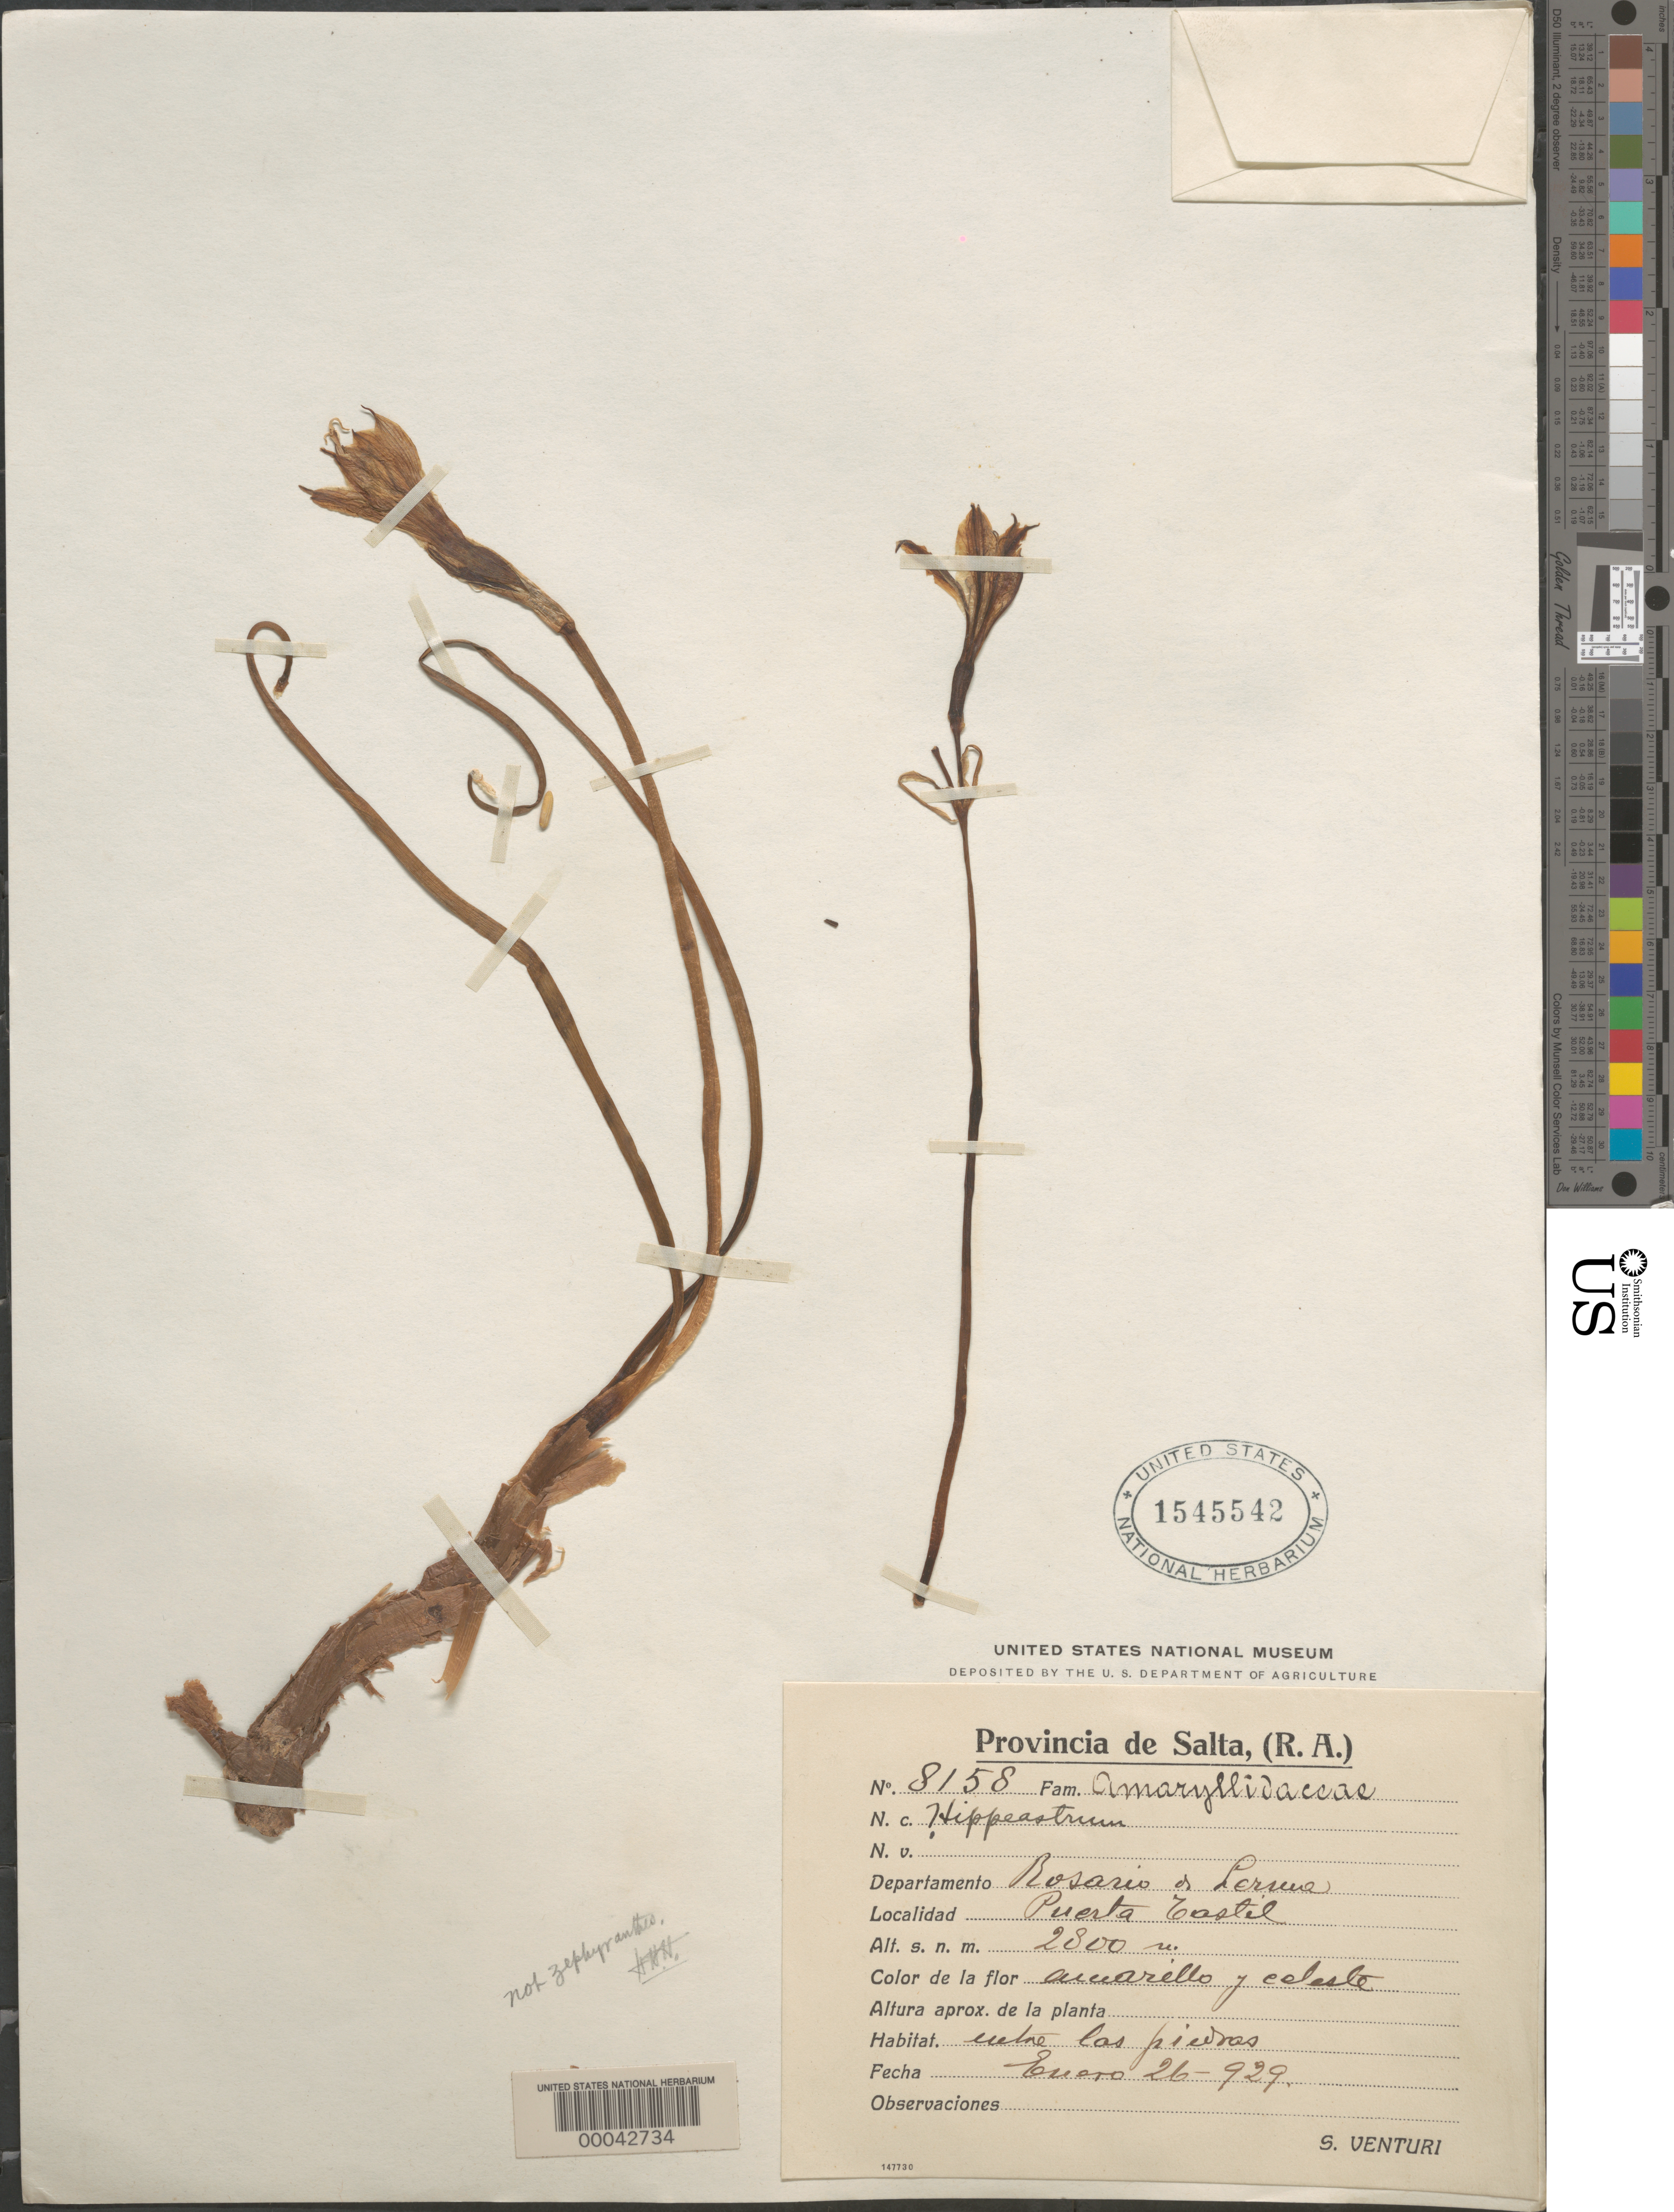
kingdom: Plantae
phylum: Tracheophyta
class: Liliopsida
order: Asparagales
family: Amaryllidaceae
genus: Hippeastrum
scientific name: Hippeastrum sp.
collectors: S. Venturi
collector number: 8158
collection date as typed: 26 Jan 1929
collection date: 1929-01-26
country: Argentina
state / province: Salta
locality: Puerta Tastel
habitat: Between stones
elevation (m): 2000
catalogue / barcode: US 1545542